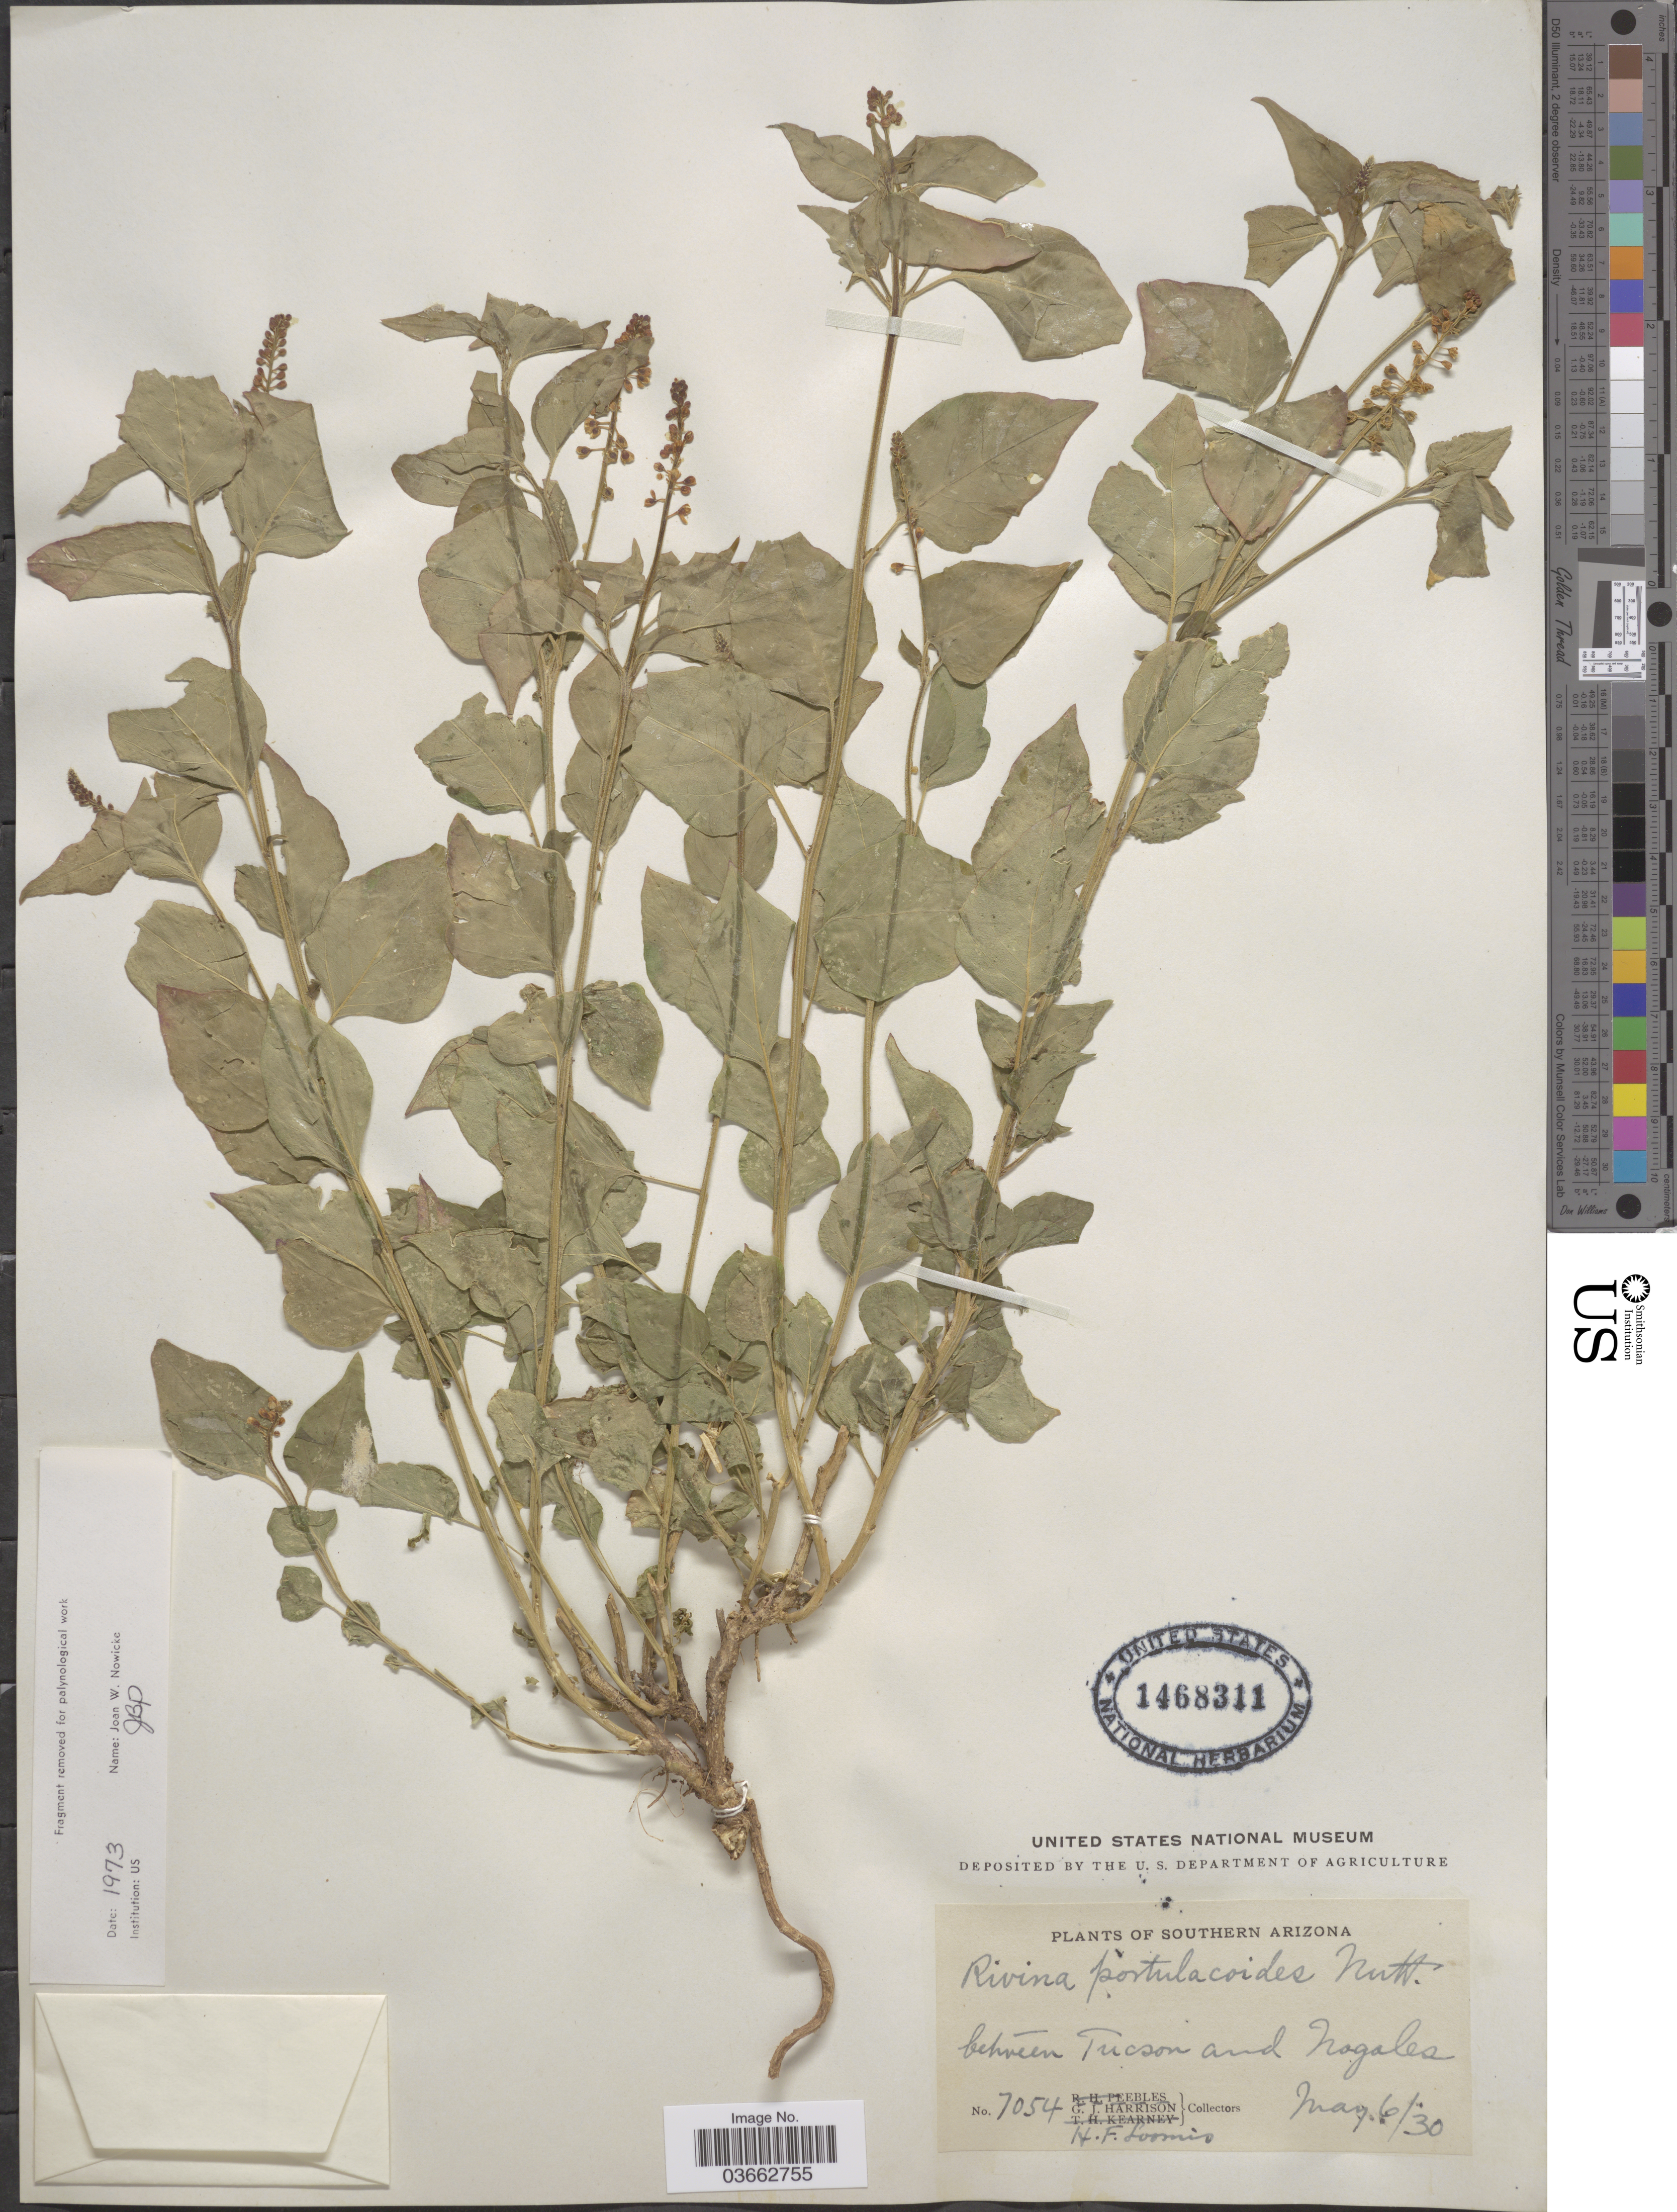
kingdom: Plantae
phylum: Tracheophyta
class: Magnoliopsida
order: Caryophyllales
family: Phytolaccaceae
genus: Rivina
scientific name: Rivina humilis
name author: L.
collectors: H. F. Loomis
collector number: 7054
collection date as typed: Transcribed d/m/y: 6/5/30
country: United States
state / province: Arizona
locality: Southern Arizona. Between Tucson and Nogales.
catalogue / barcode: US 1468311